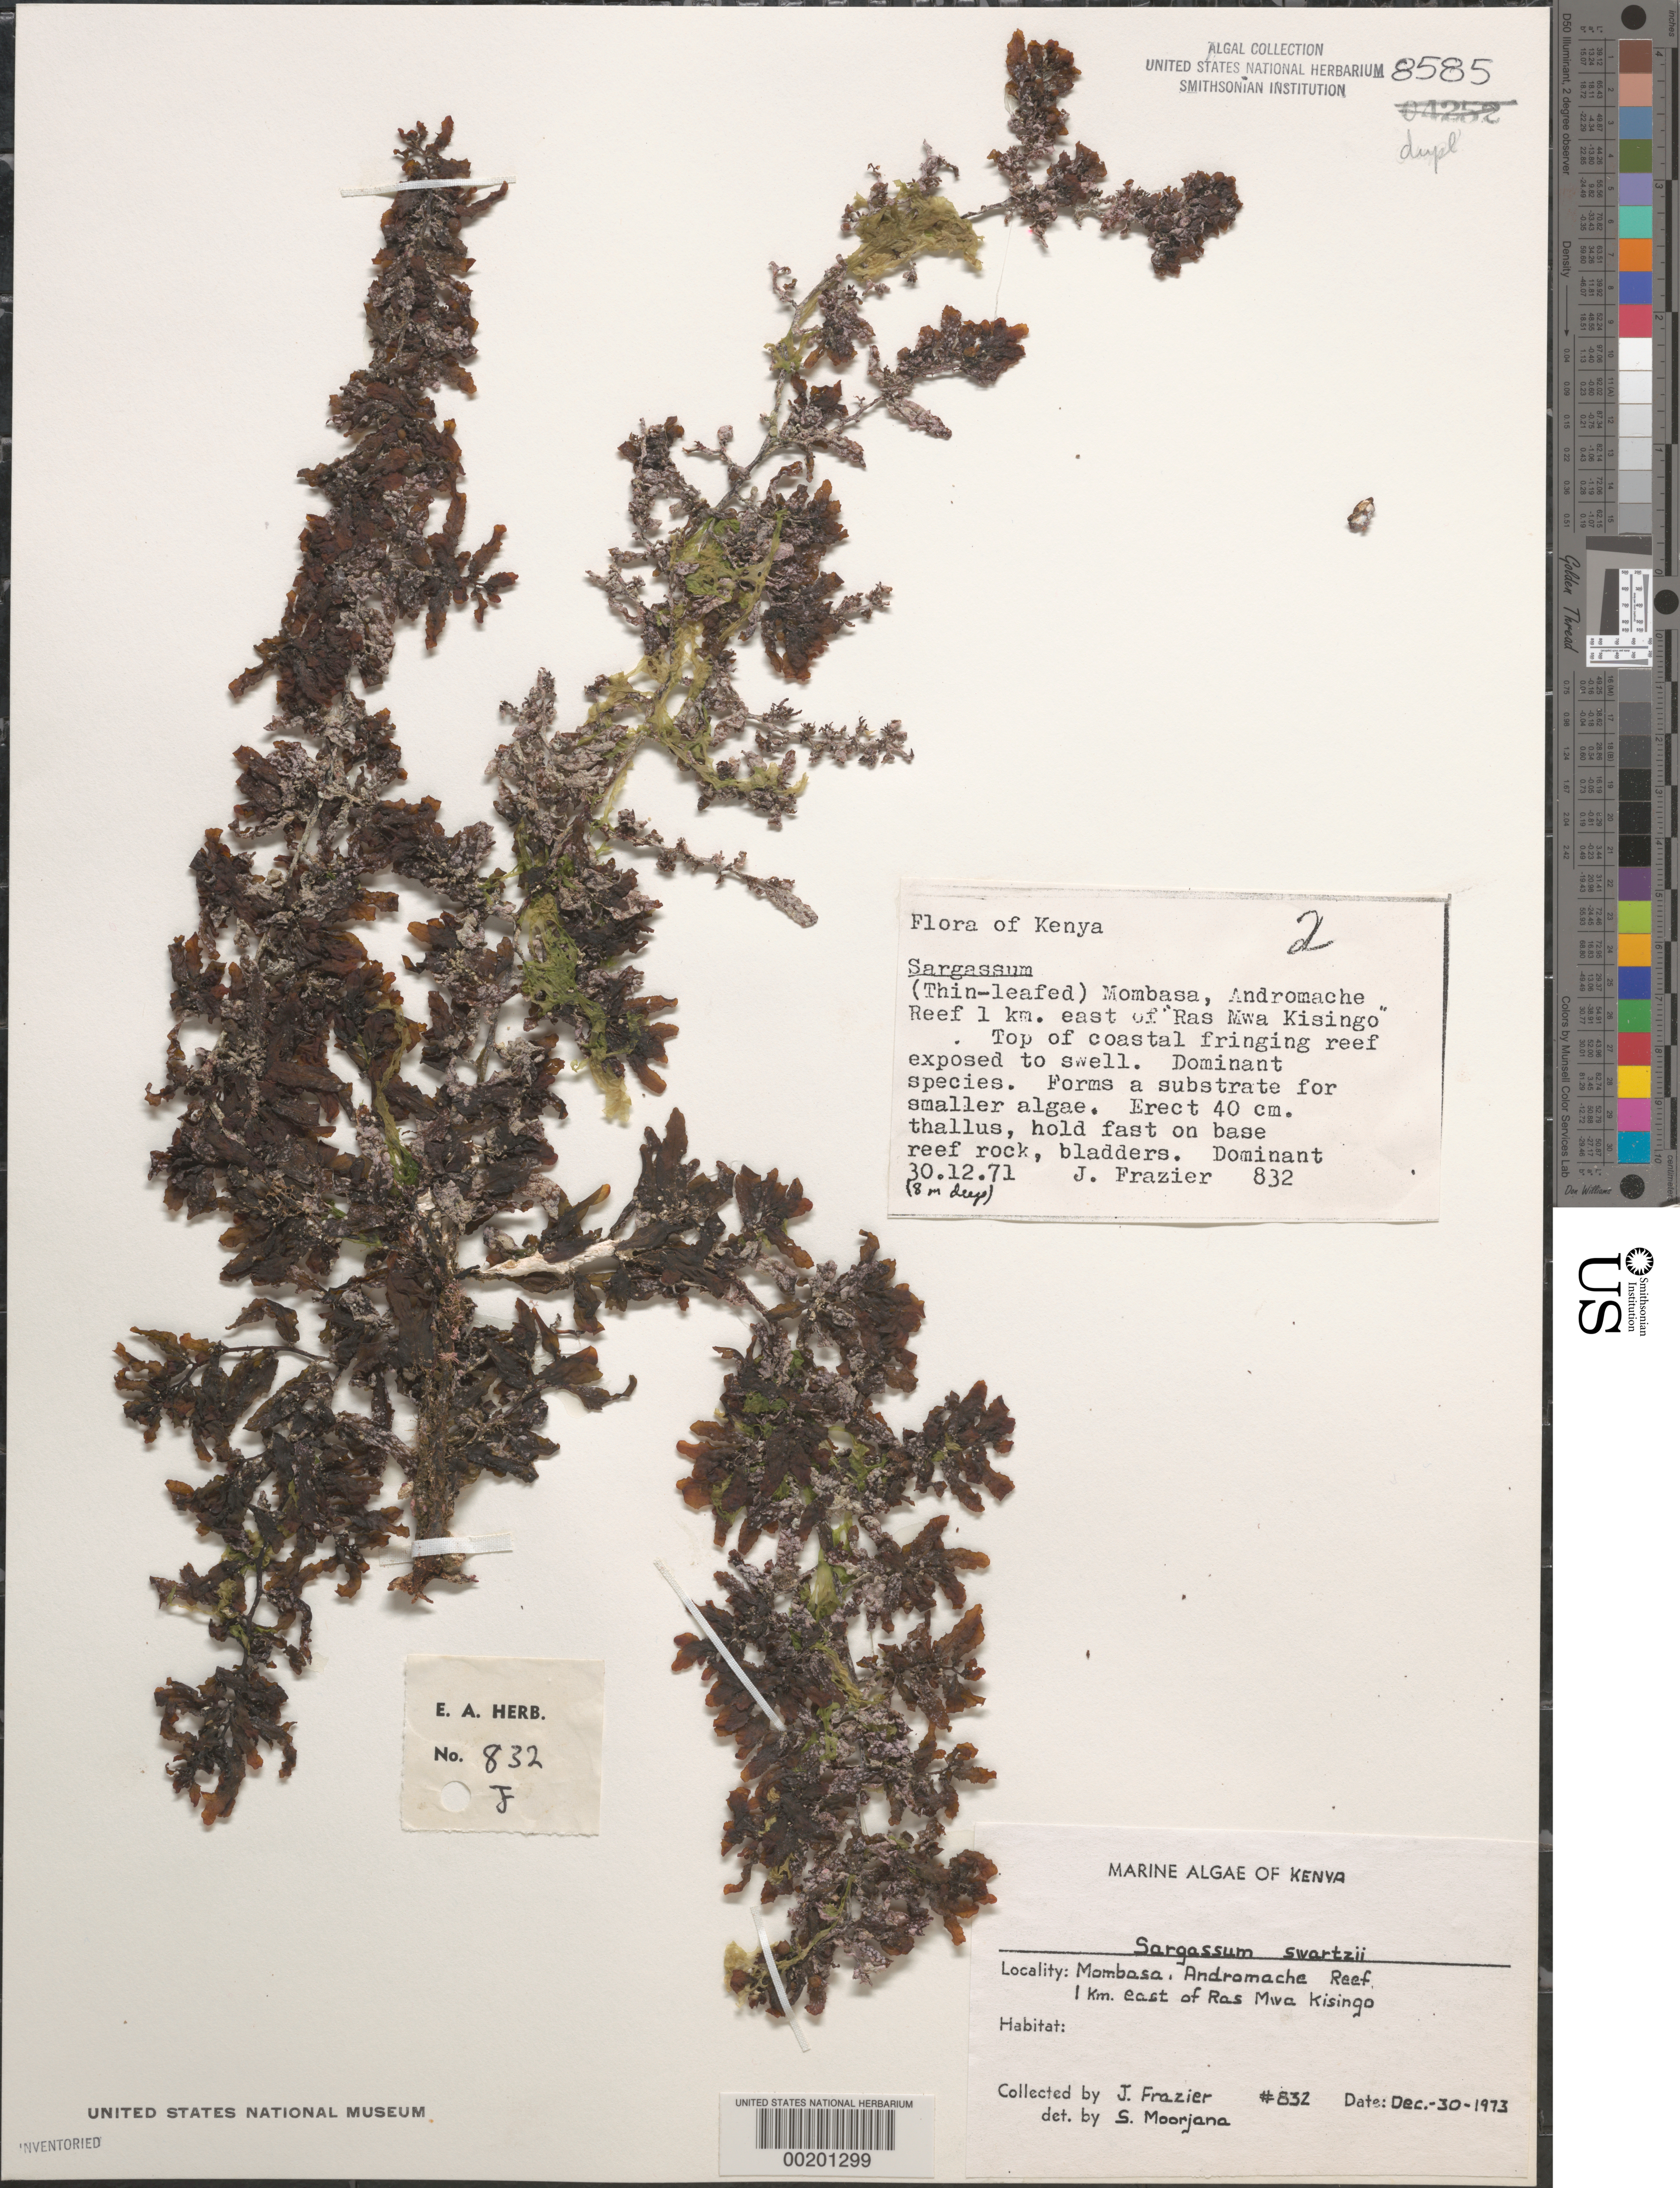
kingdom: Chromista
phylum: Ochrophyta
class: Phaeophyceae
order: Fucales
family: Sargassaceae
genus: Sargassum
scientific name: Sargassum swartzii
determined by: Moorjani, S.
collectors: J. Frazier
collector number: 832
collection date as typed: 30 Dec 1973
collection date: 1973-12-30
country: Kenya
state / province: Mombasa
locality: Mombasa, Andromache Reef, 1 km east of Ras Mwa Kisingi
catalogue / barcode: US 8585